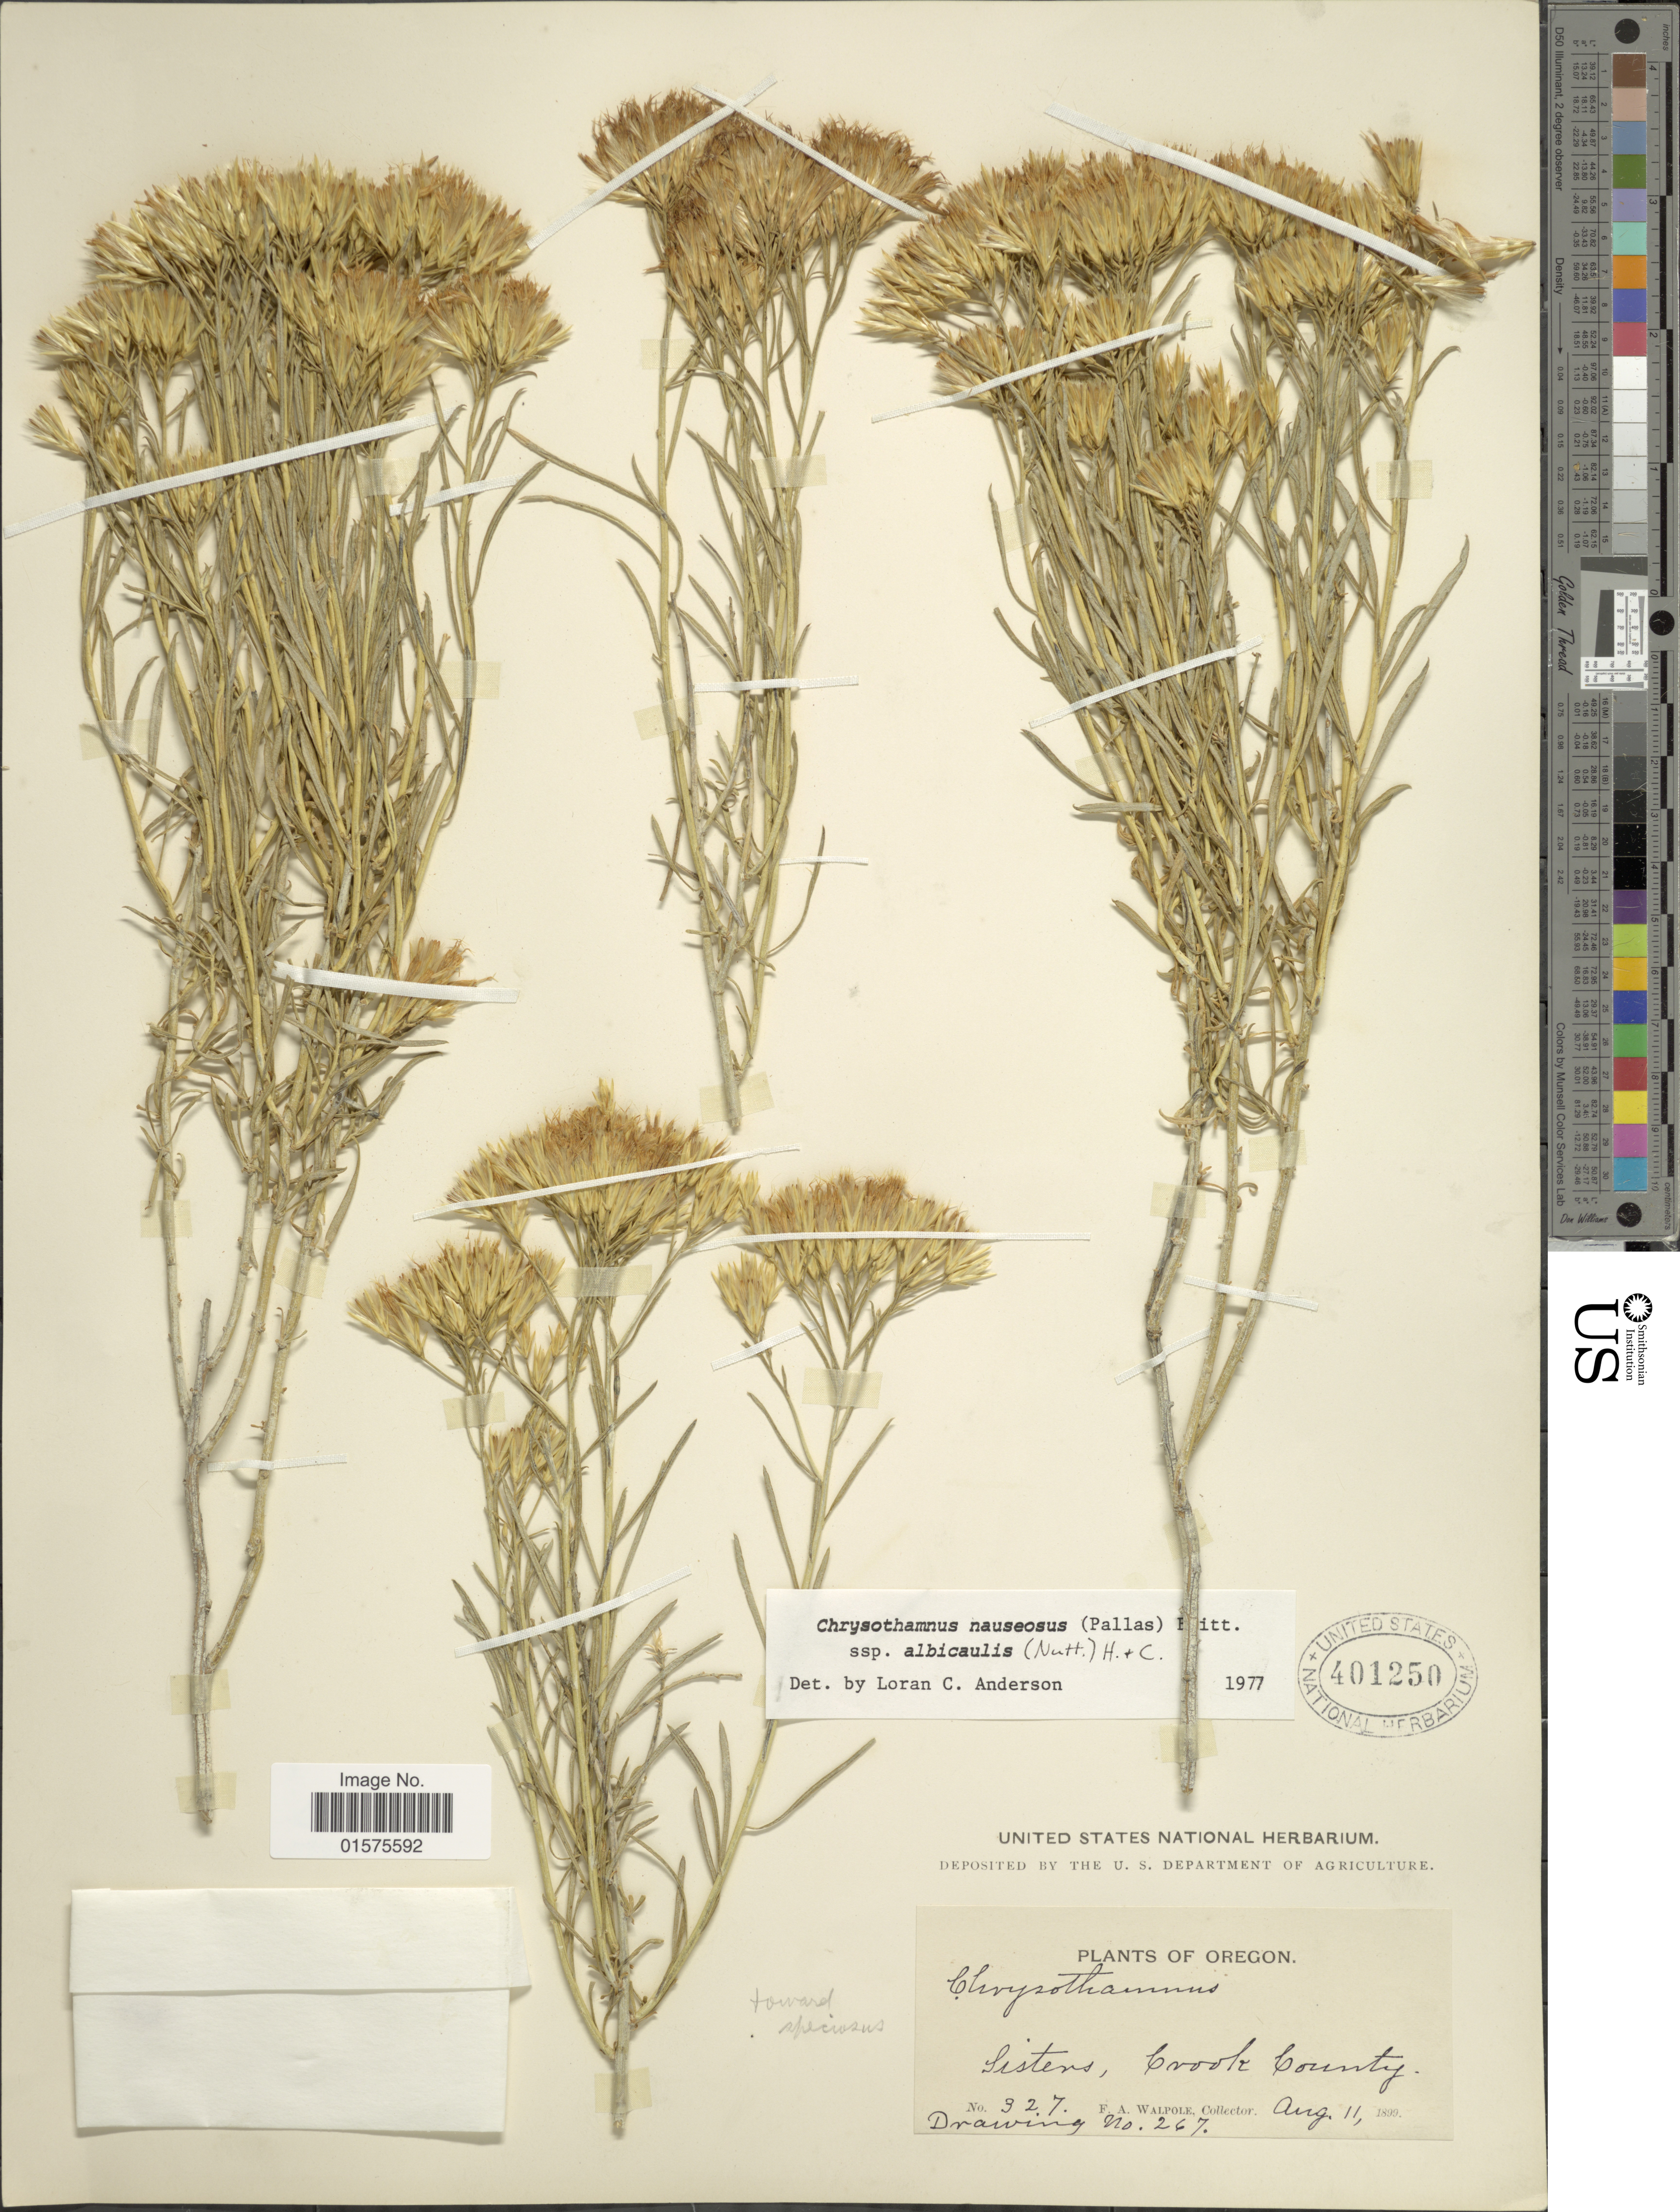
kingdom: Plantae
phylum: Tracheophyta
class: Magnoliopsida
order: Asterales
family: Asteraceae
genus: Ericameria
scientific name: Ericameria nauseosa var. speciosa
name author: (Nutt.) G.L. Nesom & G.I. Baird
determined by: Urbatsch, Lowell E., Curator (LSU), Louisiana State University (UNITED STATES)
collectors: F. Walpole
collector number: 327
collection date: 1899-08-11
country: United States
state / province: Oregon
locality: Sisters, Crook County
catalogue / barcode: US 401250